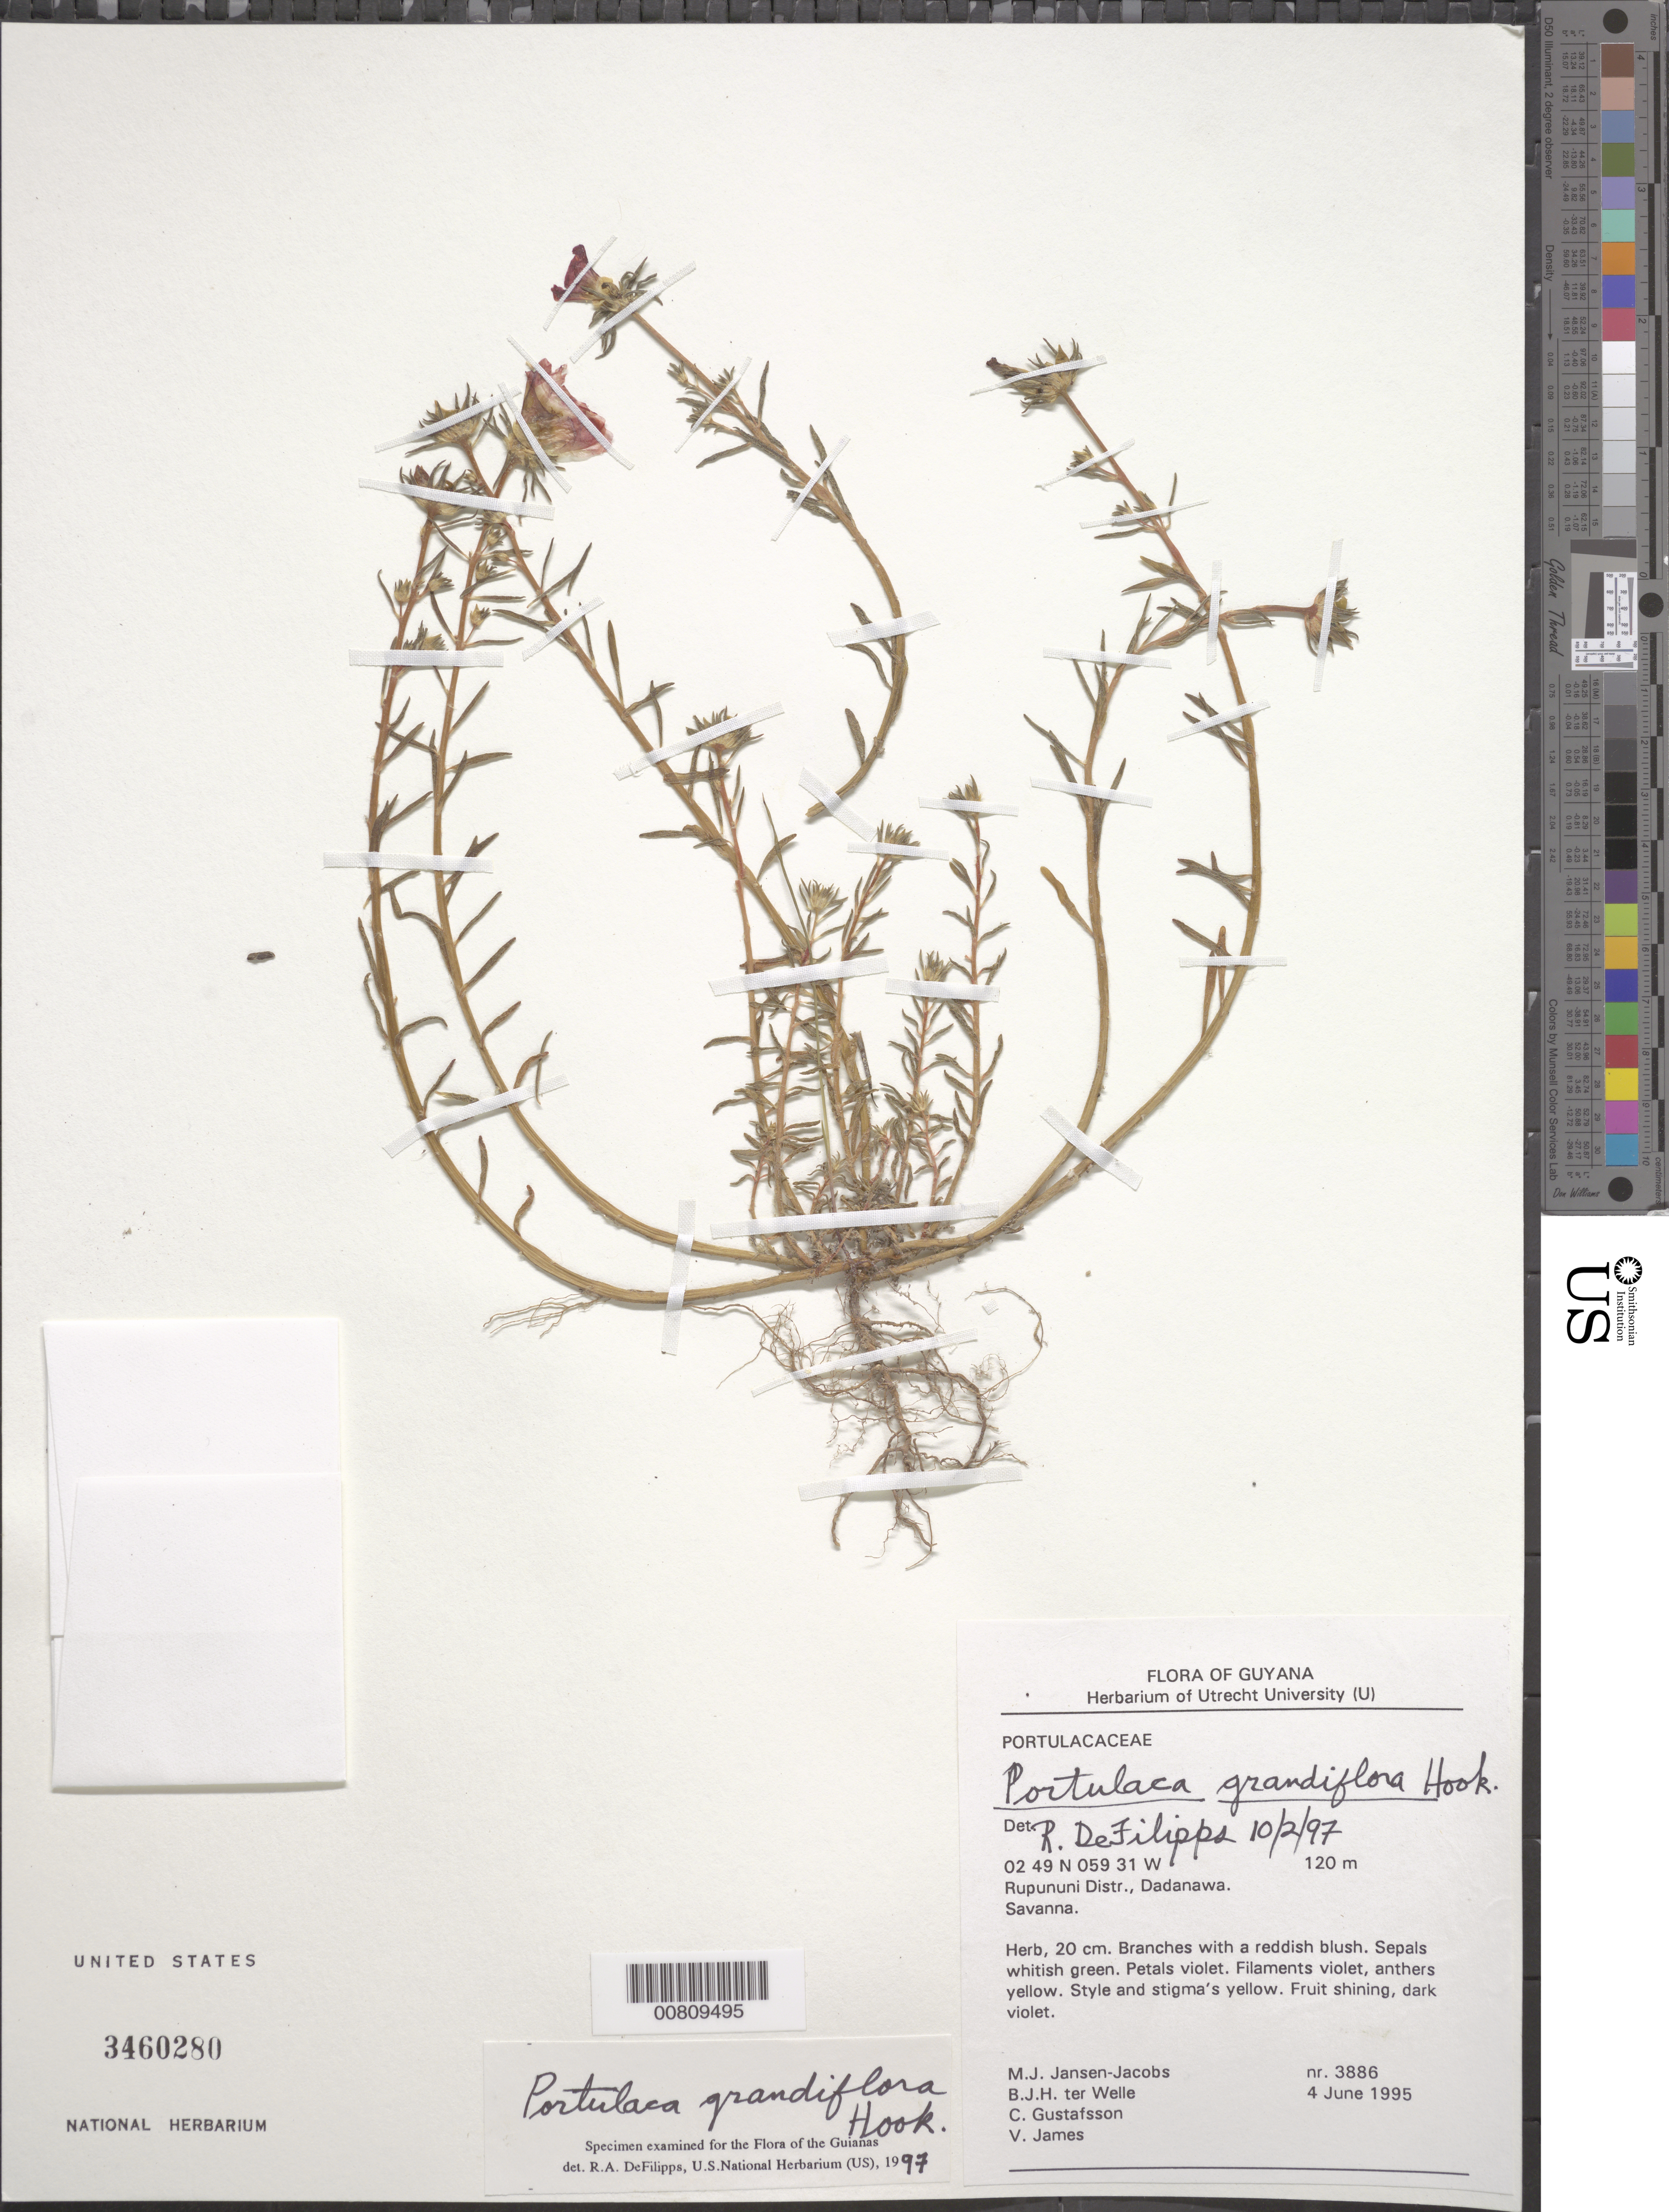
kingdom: Plantae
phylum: Tracheophyta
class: Magnoliopsida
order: Caryophyllales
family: Portulacaceae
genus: Portulaca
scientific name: Portulaca grandiflora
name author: Hook.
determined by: DeFilipps, R. A.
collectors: M. J. Jansen-Jacobs, B. Welle, C. G. Gustafsson & V. James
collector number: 3886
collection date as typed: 4-Jun-95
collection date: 1995-06-04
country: Guyana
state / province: U. Takutu-U. Essequibo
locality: Dadanawa, Rupununi River, Rupununi District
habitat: Savanna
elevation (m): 120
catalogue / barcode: US 3460280